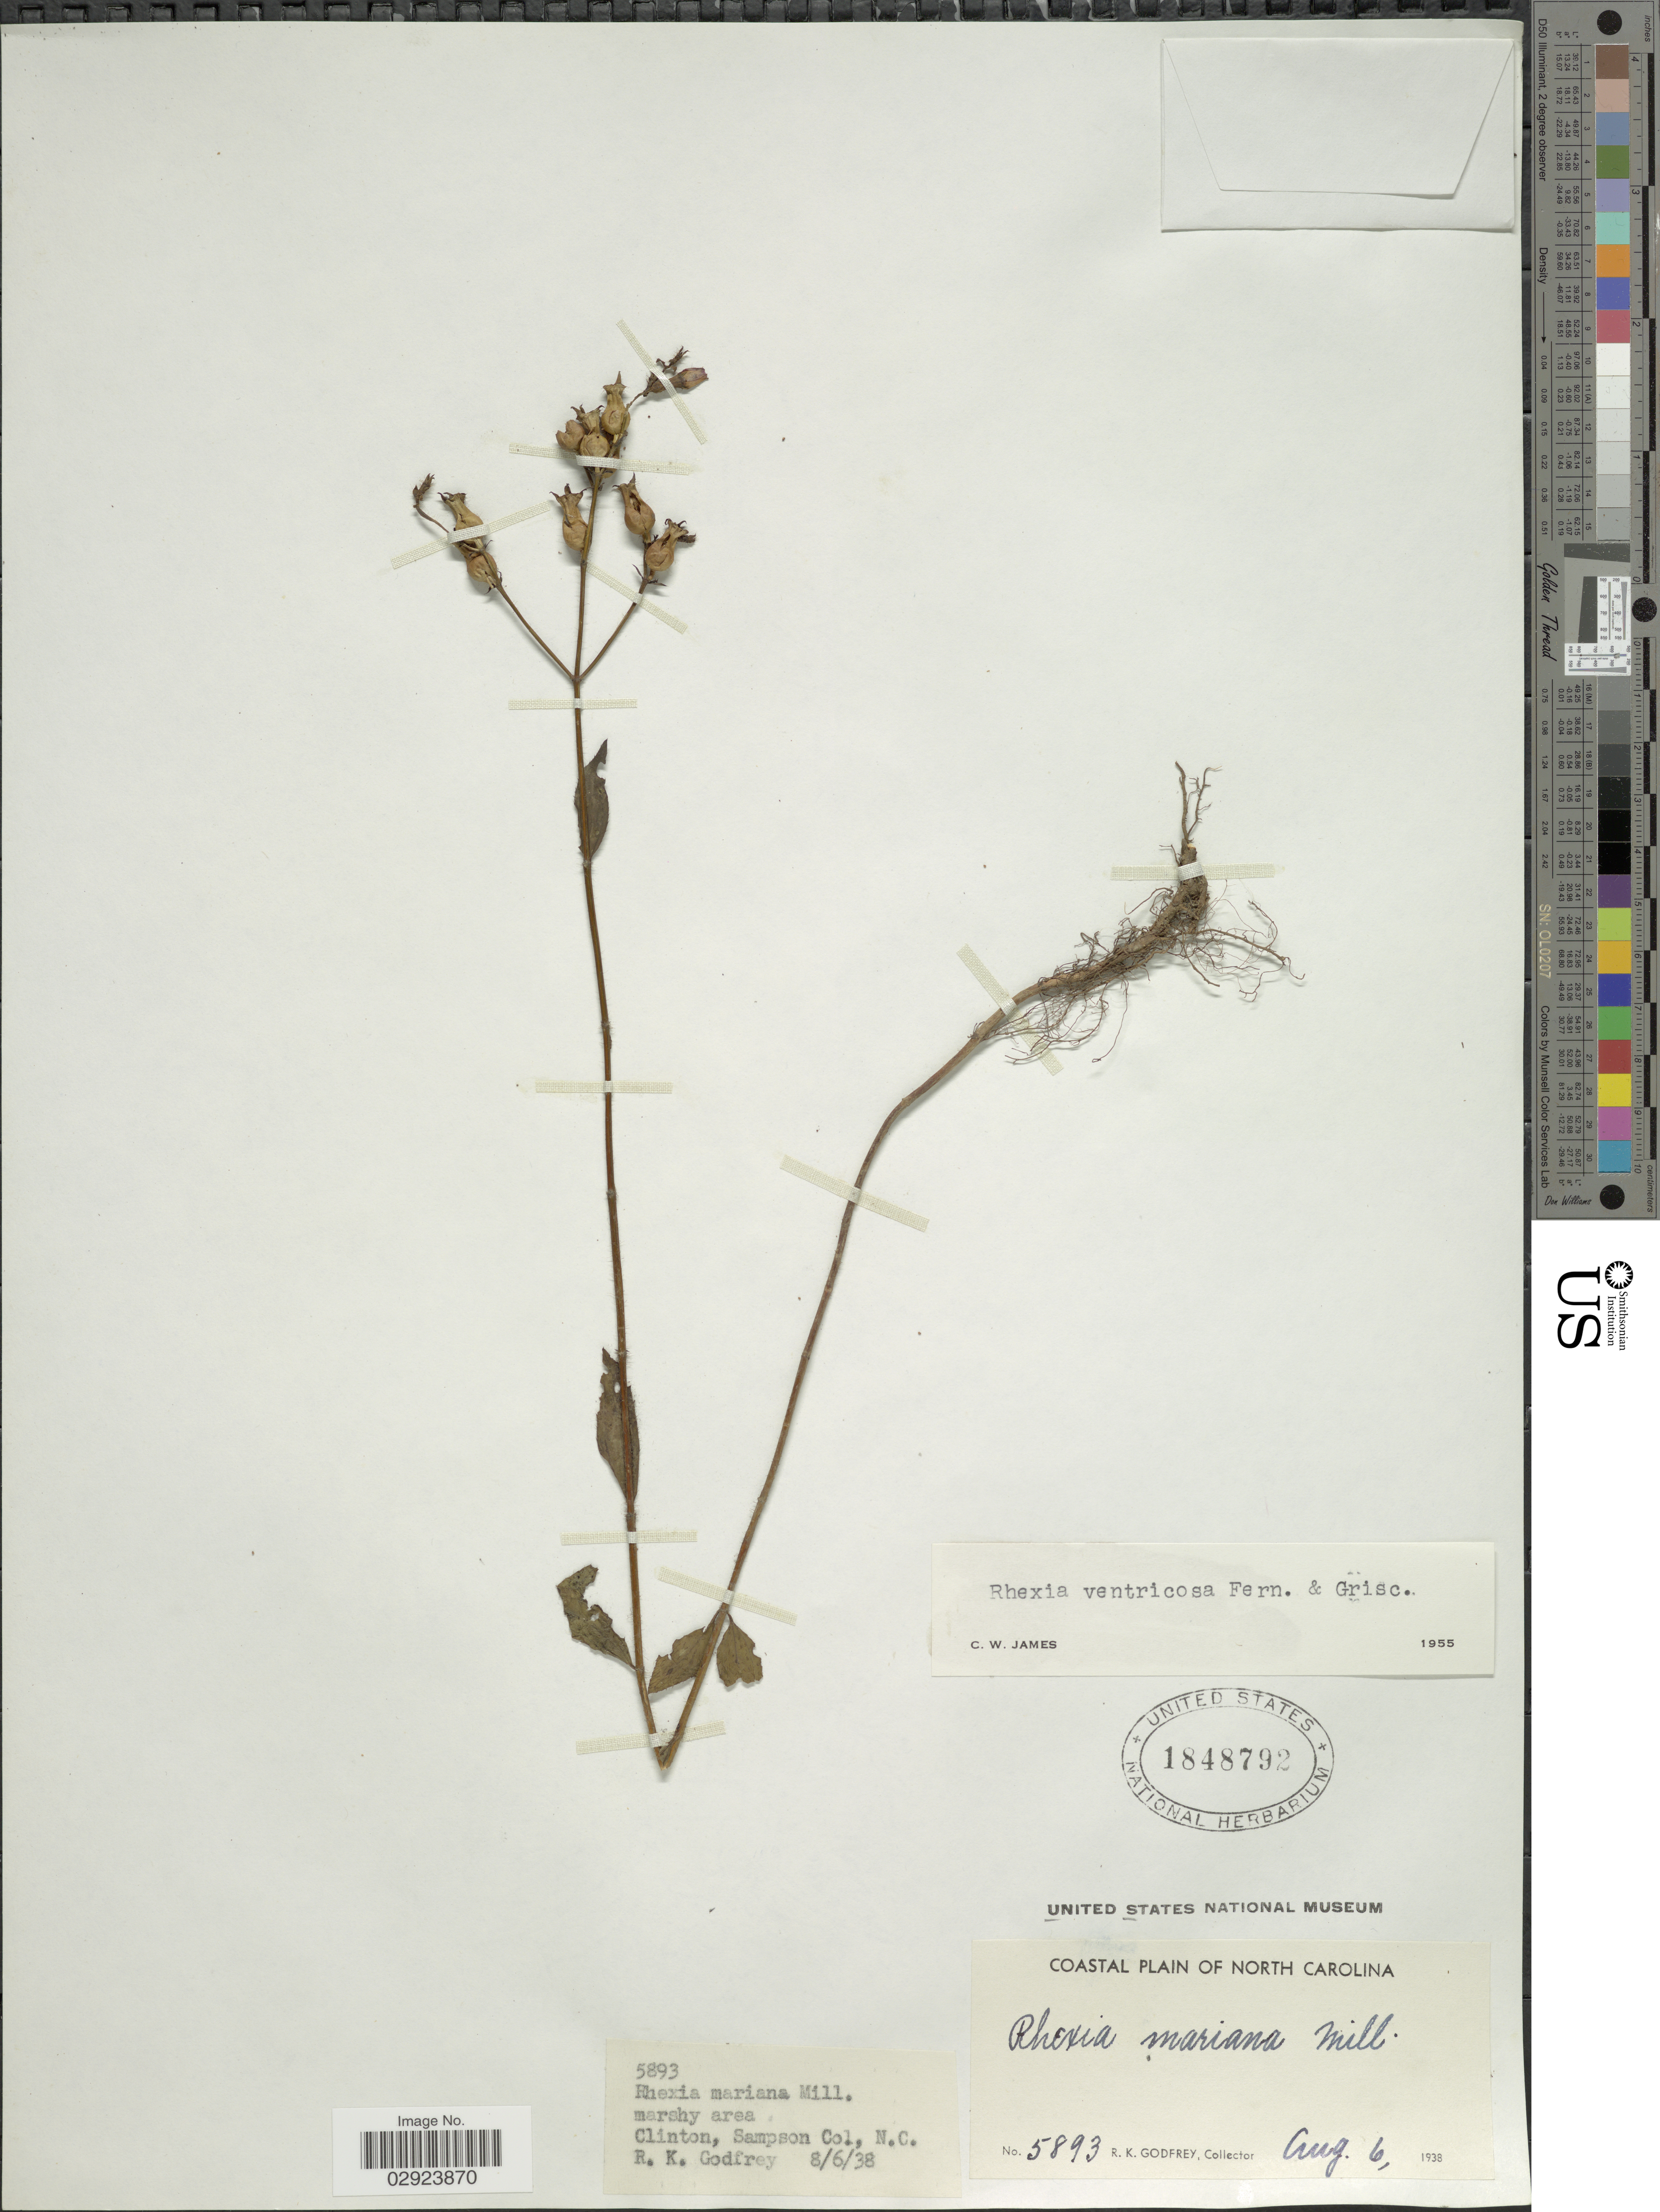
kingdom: Plantae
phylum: Tracheophyta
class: Magnoliopsida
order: Myrtales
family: Melastomataceae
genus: Rhexia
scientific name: Rhexia ventricosa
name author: Fernald & Griscom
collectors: R. K. Godfrey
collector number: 5893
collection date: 1938-08-06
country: United States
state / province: North Carolina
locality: Coastal plain of North Carolina. Clinton, Sampson Col, N.C.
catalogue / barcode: US 1848792